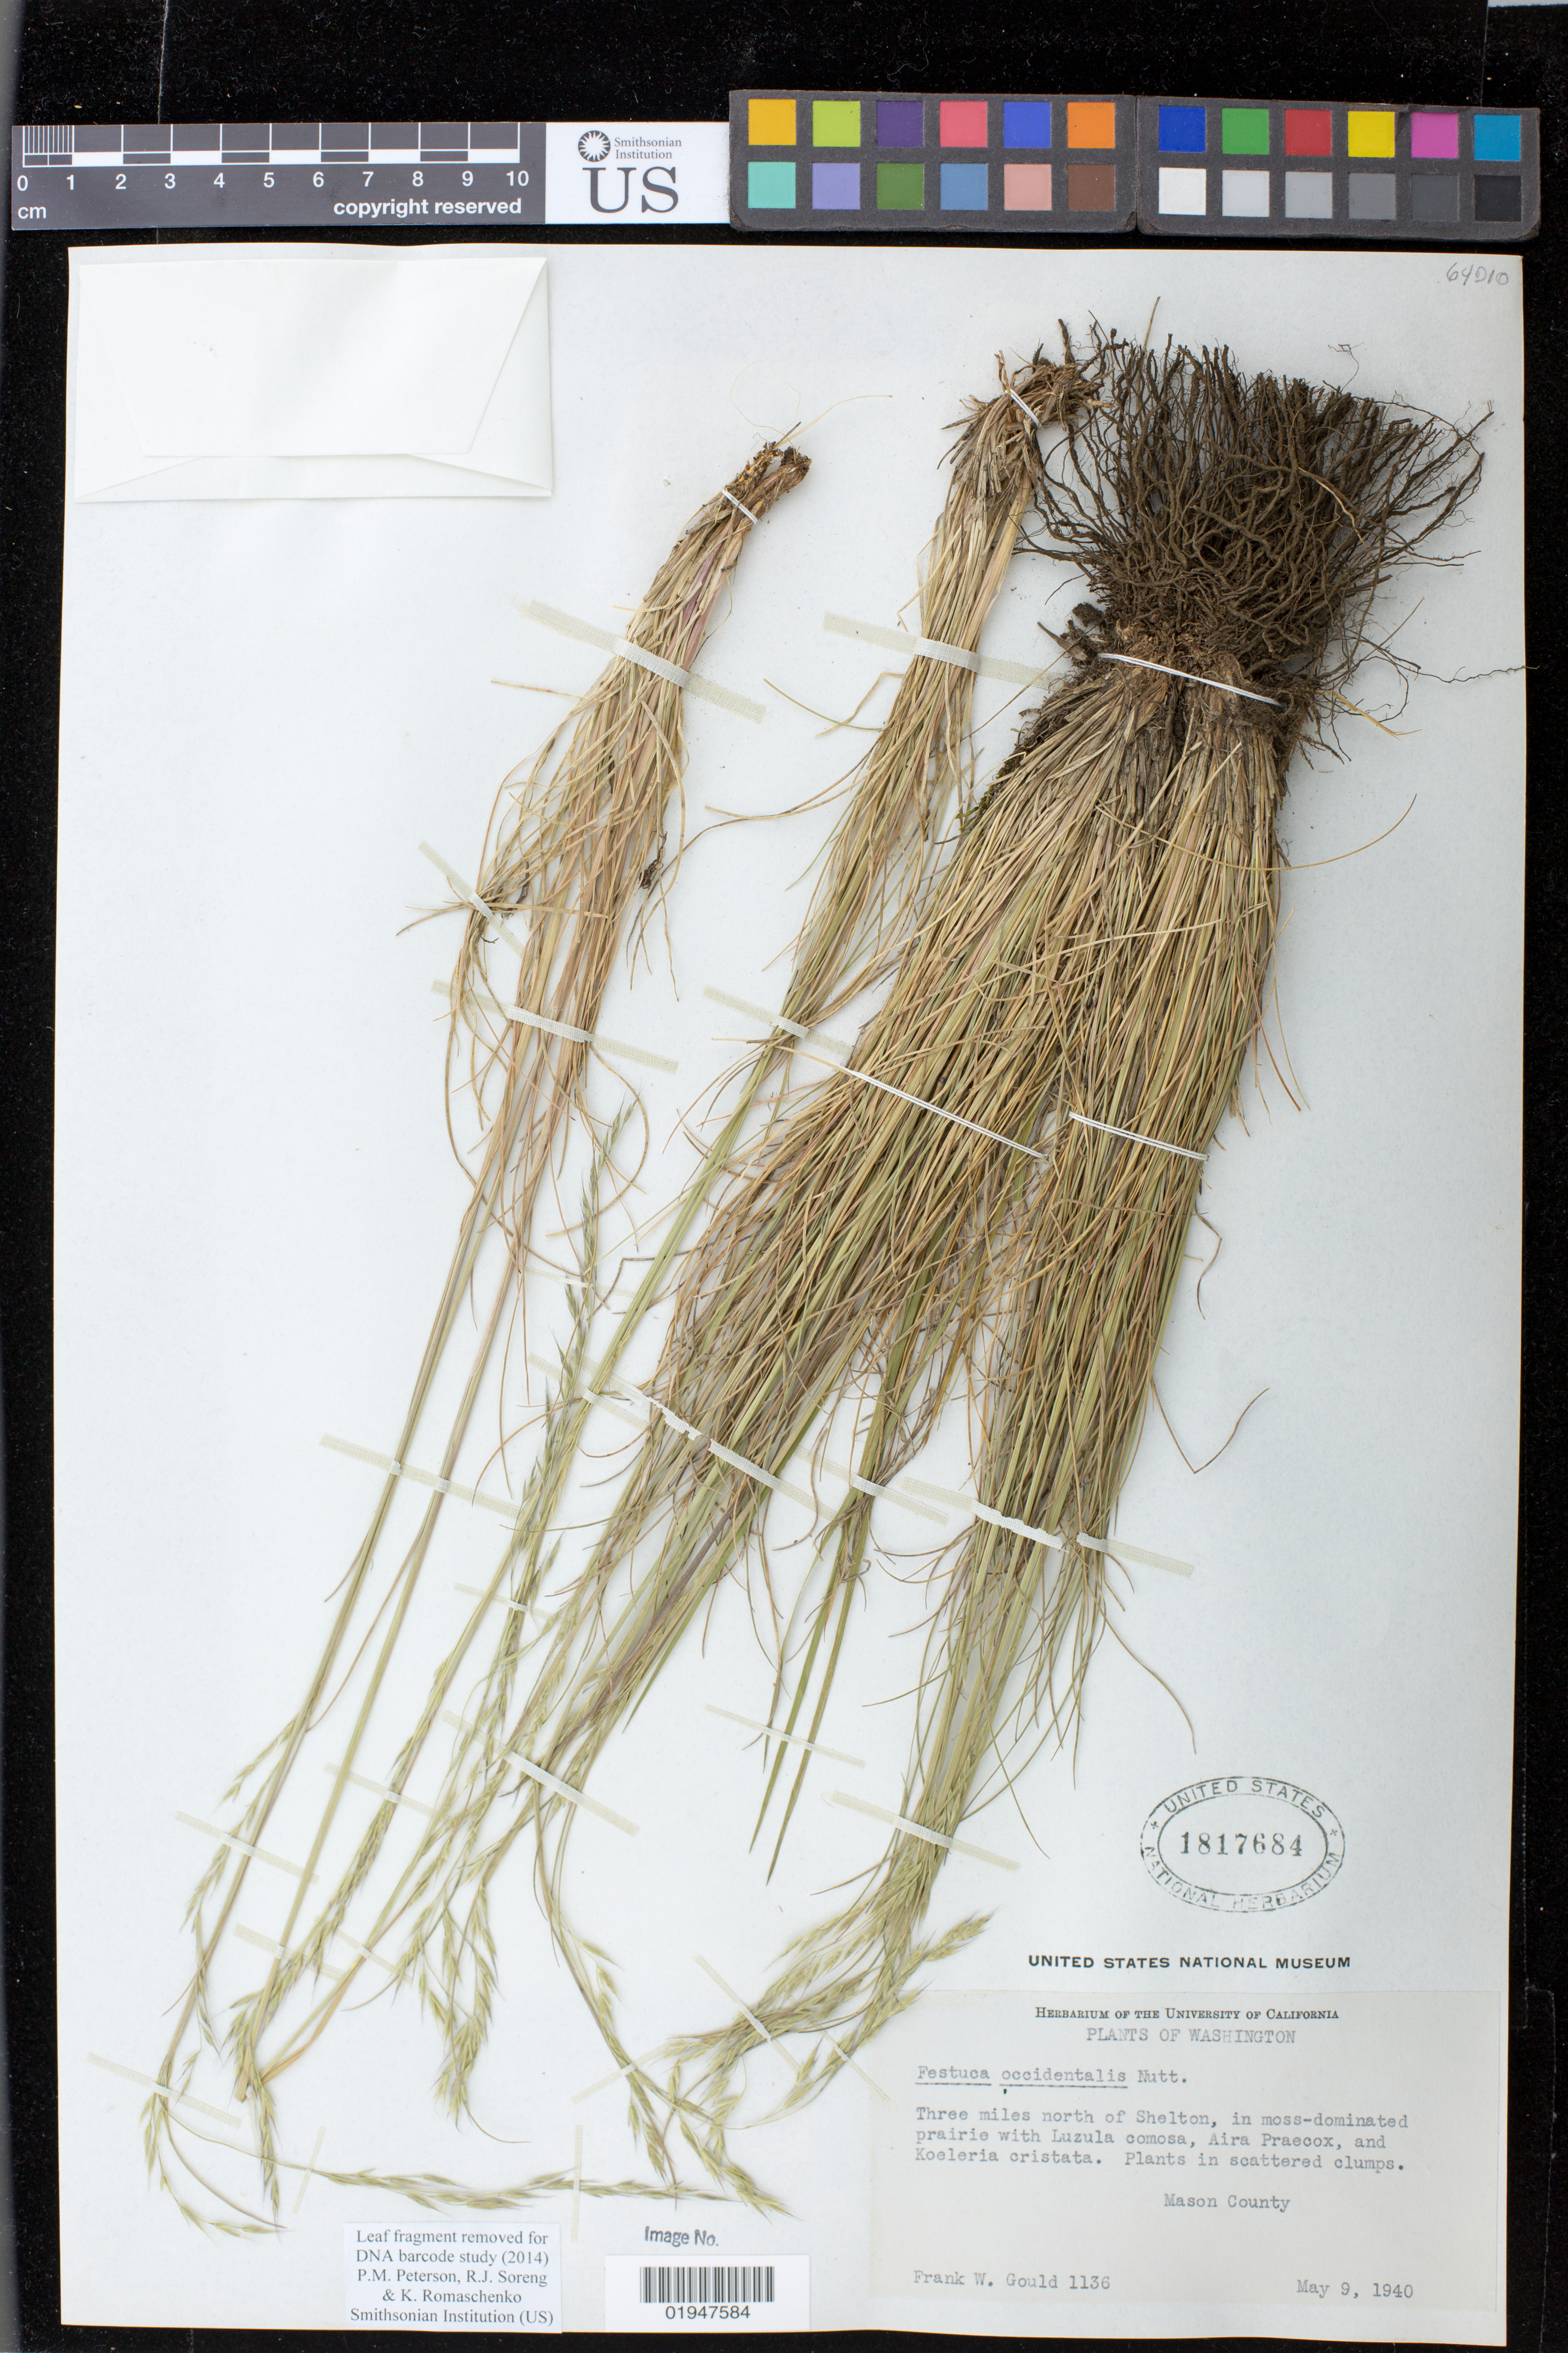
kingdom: Plantae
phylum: Tracheophyta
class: Liliopsida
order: Poales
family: Poaceae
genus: Festuca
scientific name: Festuca occidentalis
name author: Hook.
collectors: F. W. Gould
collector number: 1136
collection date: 1940-05-06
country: United States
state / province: Washington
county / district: Mason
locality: Three miles north of Shelton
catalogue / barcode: US 1817684